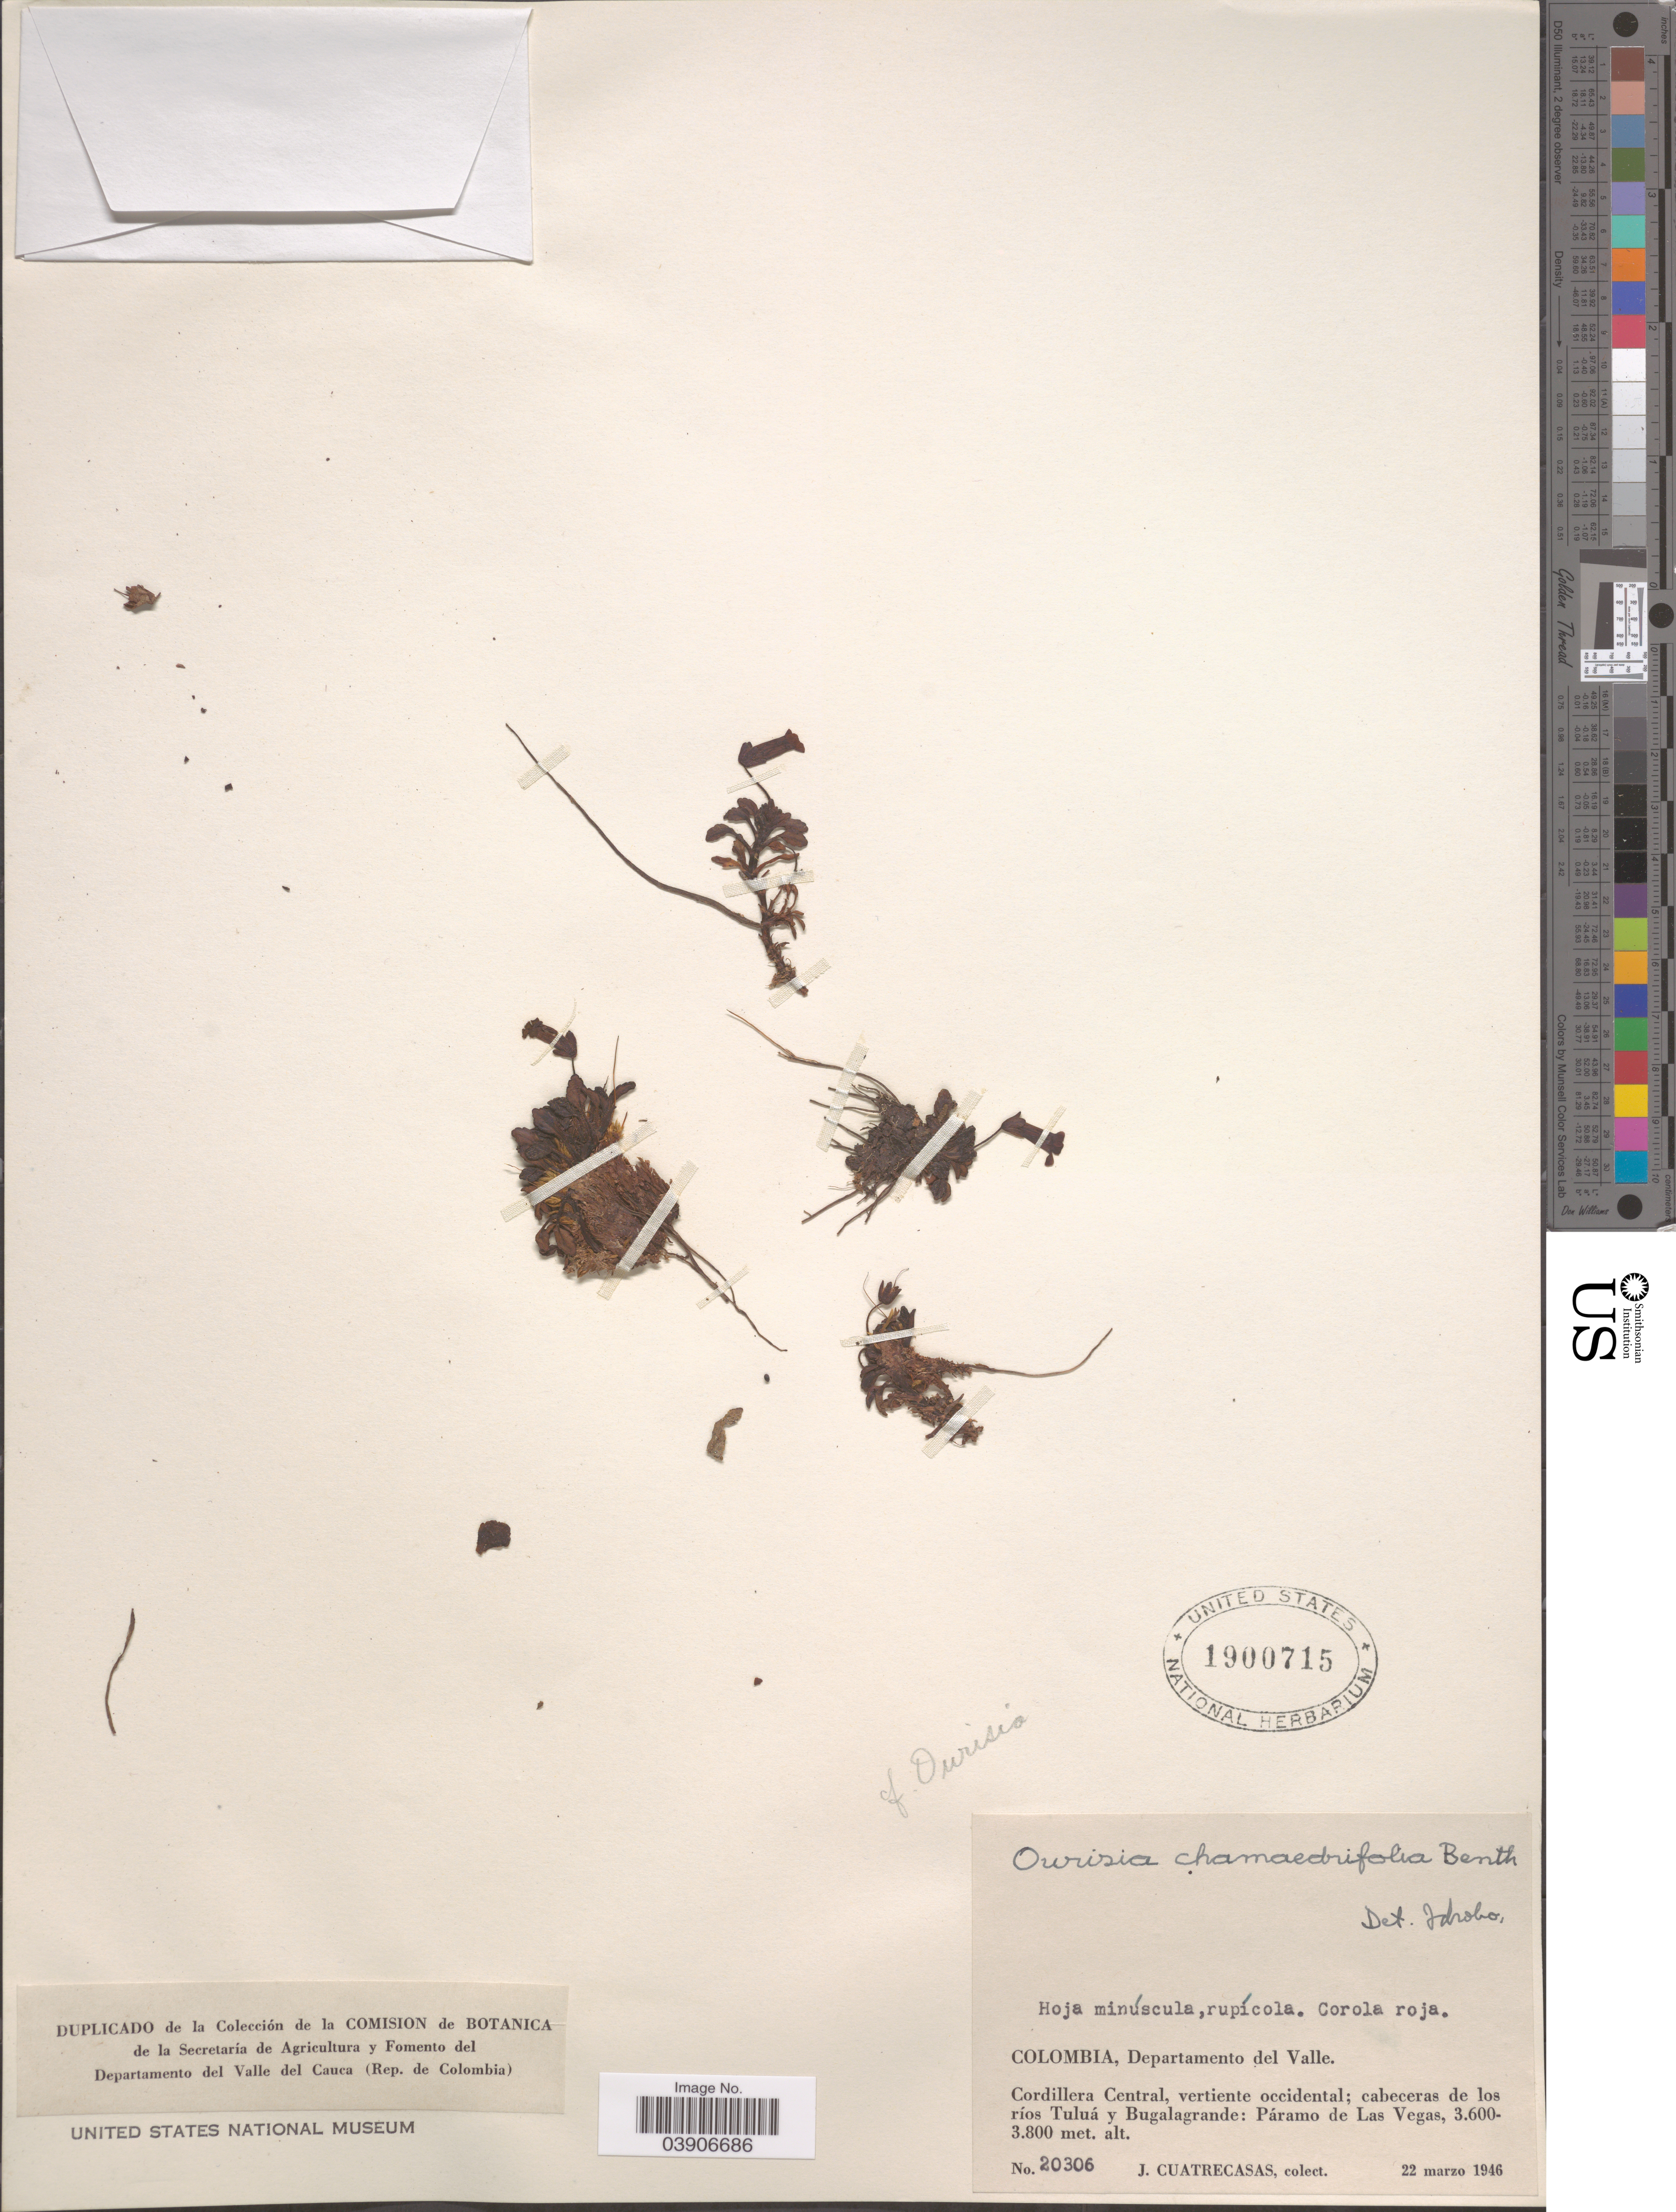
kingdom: Plantae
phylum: Tracheophyta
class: Magnoliopsida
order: Lamiales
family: Plantaginaceae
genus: Ourisia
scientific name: Ourisia chamaedrifolia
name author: Benth.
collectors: J. Cuatrecasas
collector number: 20306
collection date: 1946-03-22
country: Colombia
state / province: Valle del Cauca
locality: Departamento del Valle. Cordillera Central, vertiente occidental; cabeceras de los ríos Tuluá y Bugalagrande: Páramo de Las Vegas.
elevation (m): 3600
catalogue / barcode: US 1900715